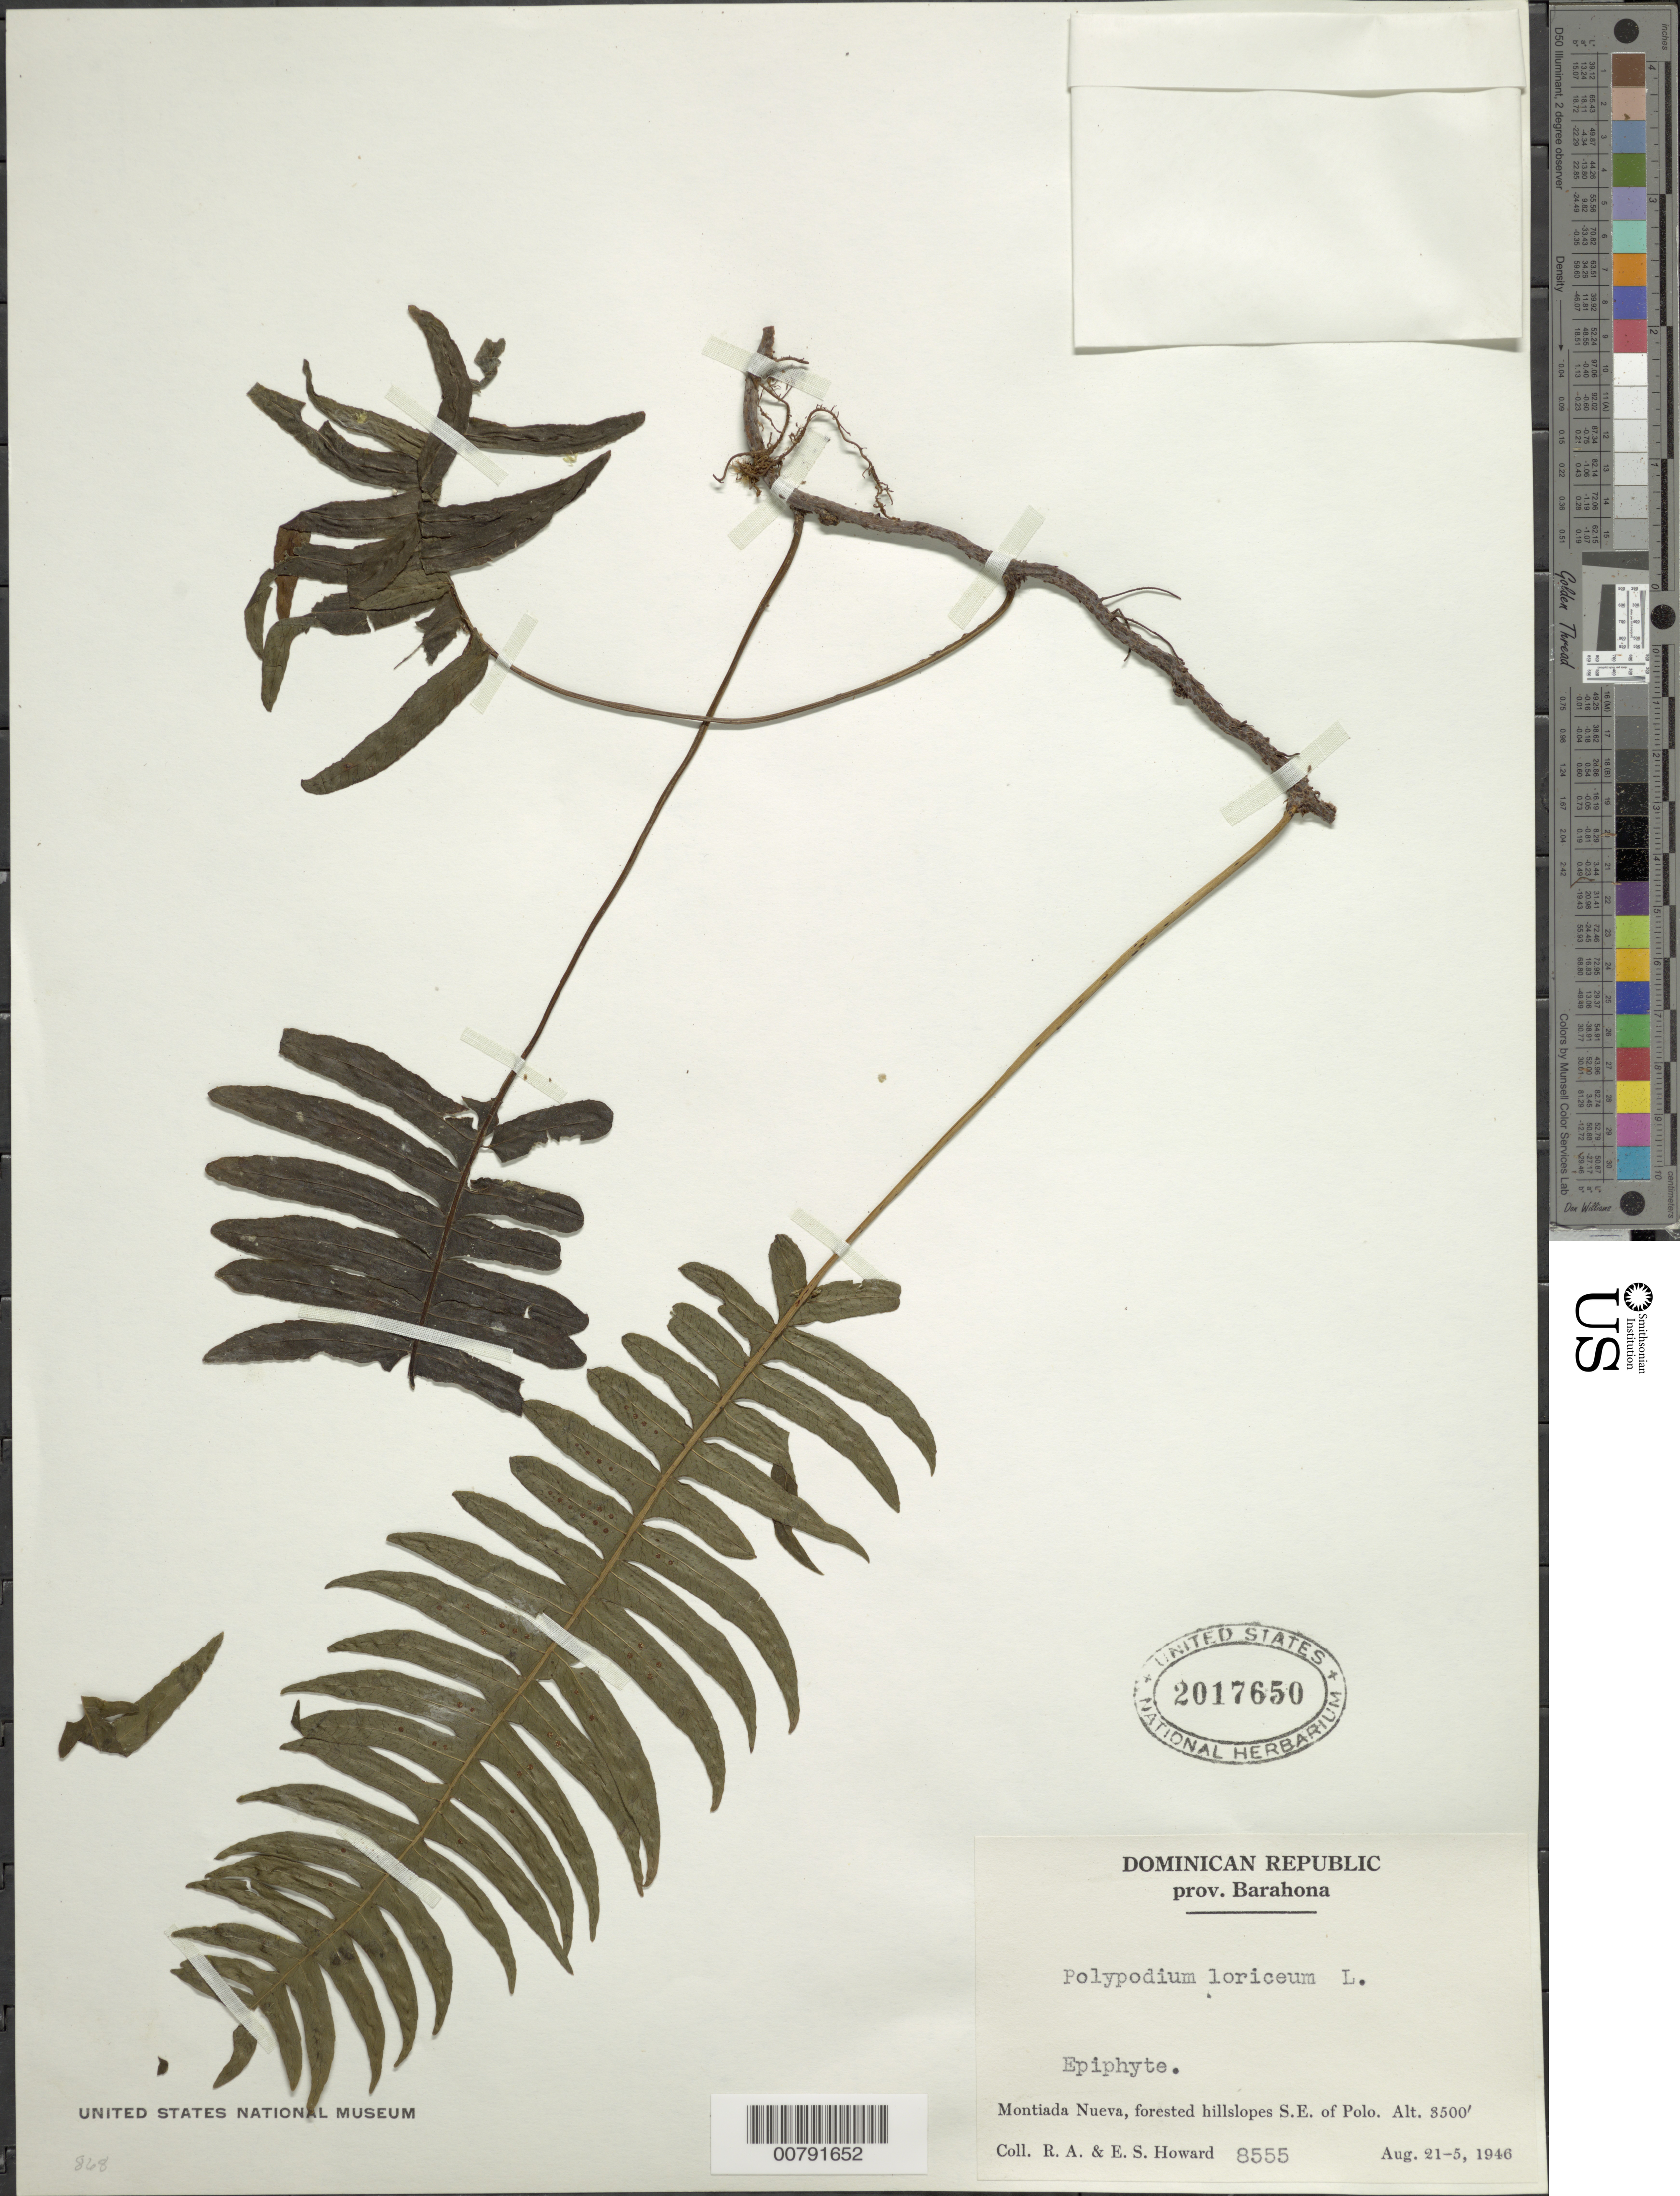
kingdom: Plantae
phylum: Tracheophyta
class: Polypodiopsida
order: Polypodiales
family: Polypodiaceae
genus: Serpocaulon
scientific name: Serpocaulon loriceum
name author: (L.) A.R. Sm.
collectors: R. A. Howard & E. S. Howard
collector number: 8555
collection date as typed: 21 Aug 1946 25 Aug 1946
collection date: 1946-08-21/1946-08-25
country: Dominican Republic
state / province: Barahona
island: Hispaniola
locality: Montiada Nueva, SE of Polo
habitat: Forested hillslopes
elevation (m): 1067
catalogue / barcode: US 2017650